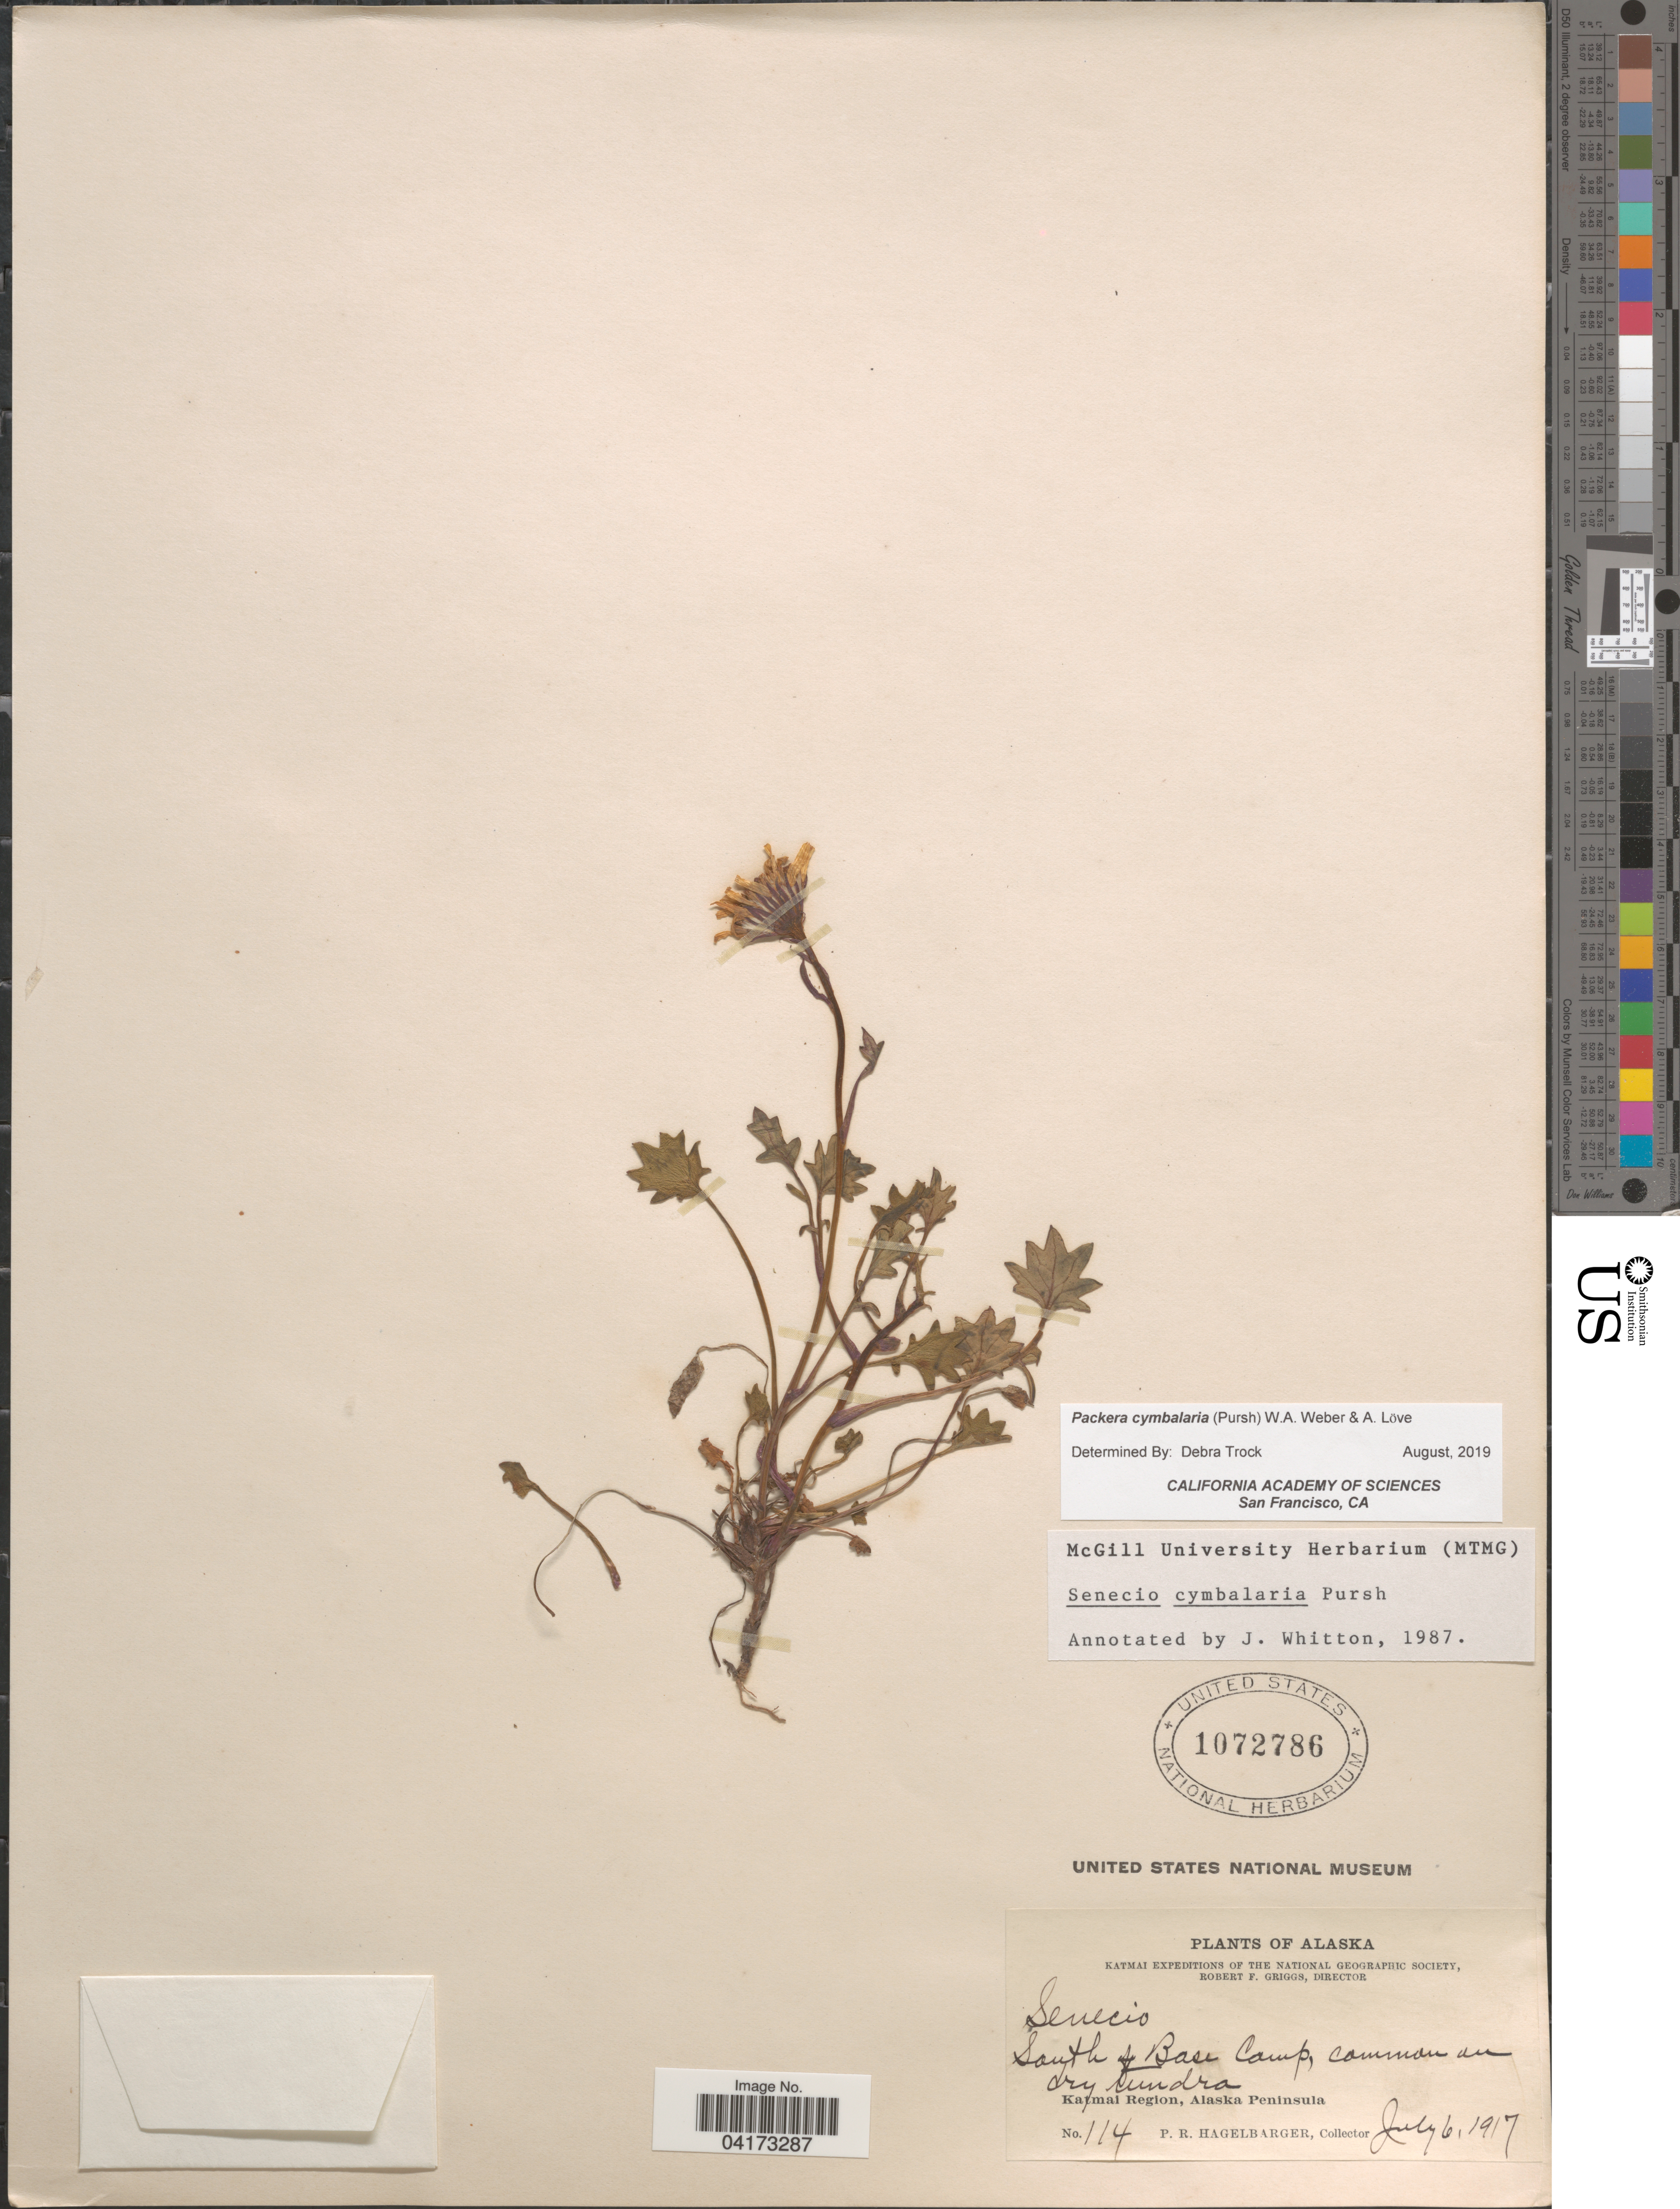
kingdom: Plantae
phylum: Tracheophyta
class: Magnoliopsida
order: Asterales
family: Asteraceae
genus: Packera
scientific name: Packera cymbalaria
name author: (Pursh) W.A. Weber & Á. Löve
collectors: P. Hagelbarger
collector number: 114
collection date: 1917-07-06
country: United States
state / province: Alaska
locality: Katmai Expeditions of the National Geographic Society. South of Base Camp. Katmai Region, Alaska Peninsula.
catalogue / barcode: US 1072786